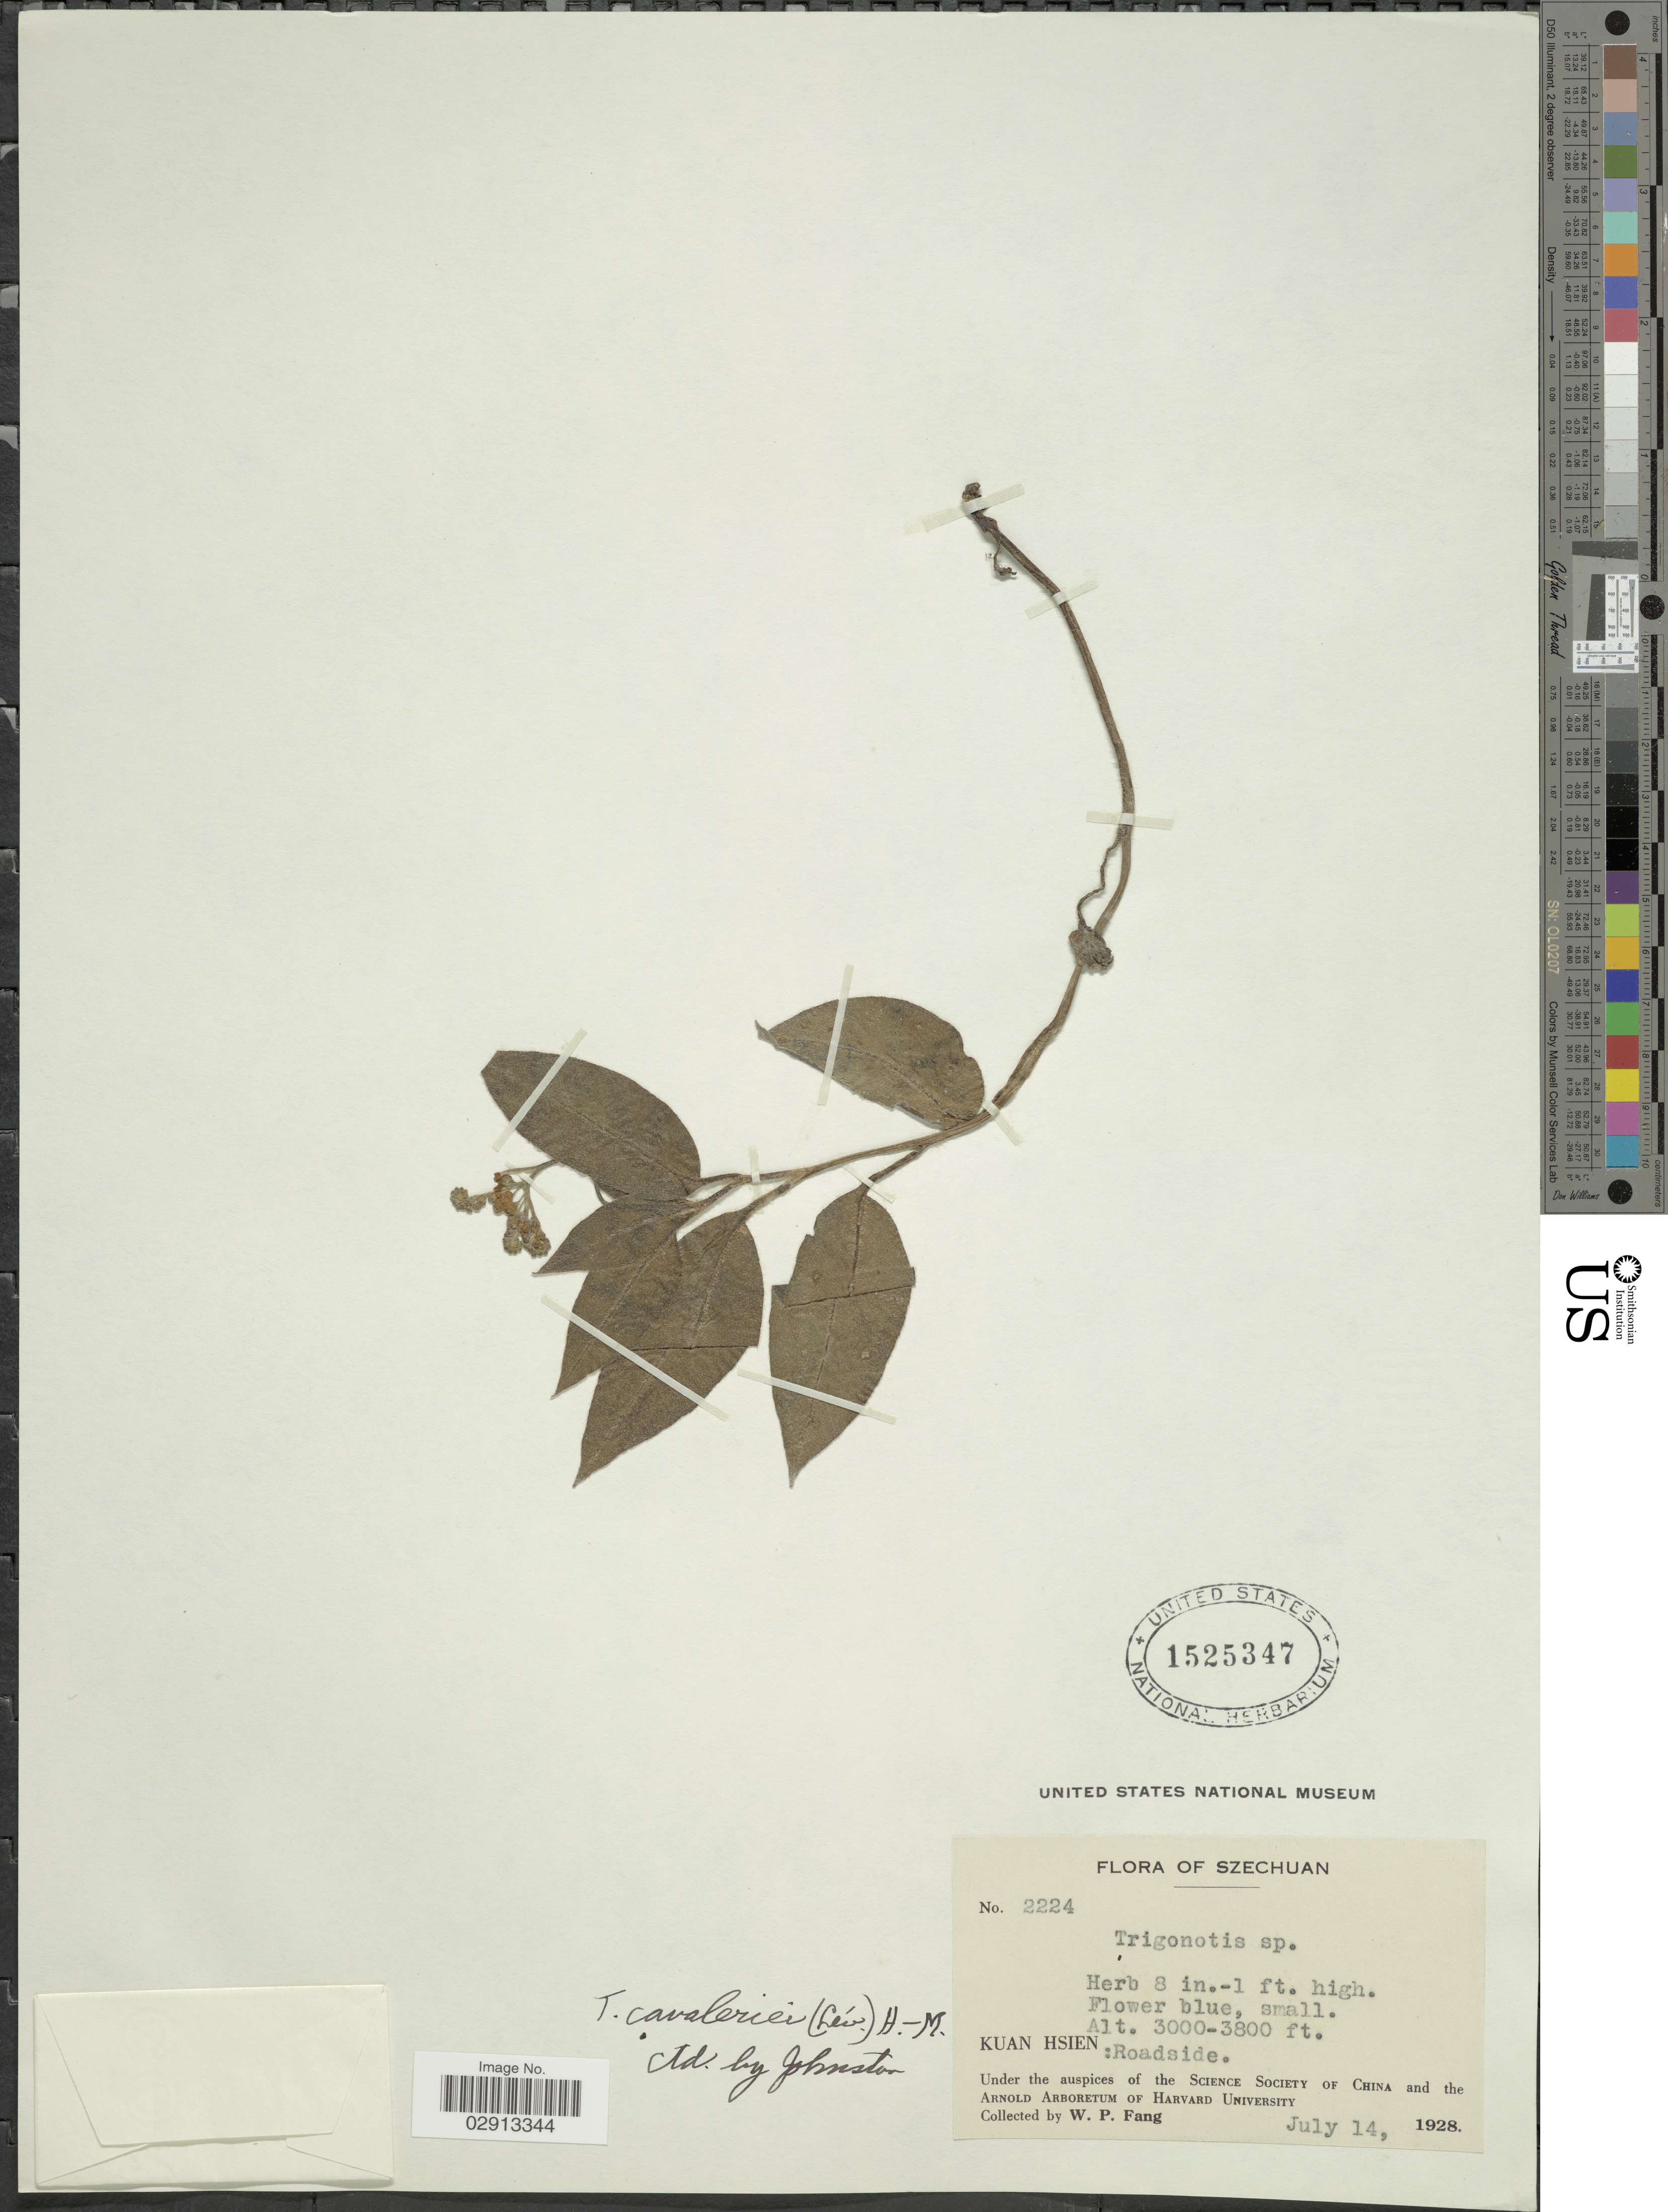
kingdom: Plantae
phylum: Tracheophyta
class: Magnoliopsida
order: Boraginales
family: Boraginaceae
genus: Trigonotis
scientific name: Trigonotis cavaleriei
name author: (H. Lév.) Hand.-Mazz.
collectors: W. P. Fang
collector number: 2224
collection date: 1928-07-14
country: China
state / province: Sichuan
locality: Szechuan. Kuan Hsien: Roadside.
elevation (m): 914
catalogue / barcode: US 1525347